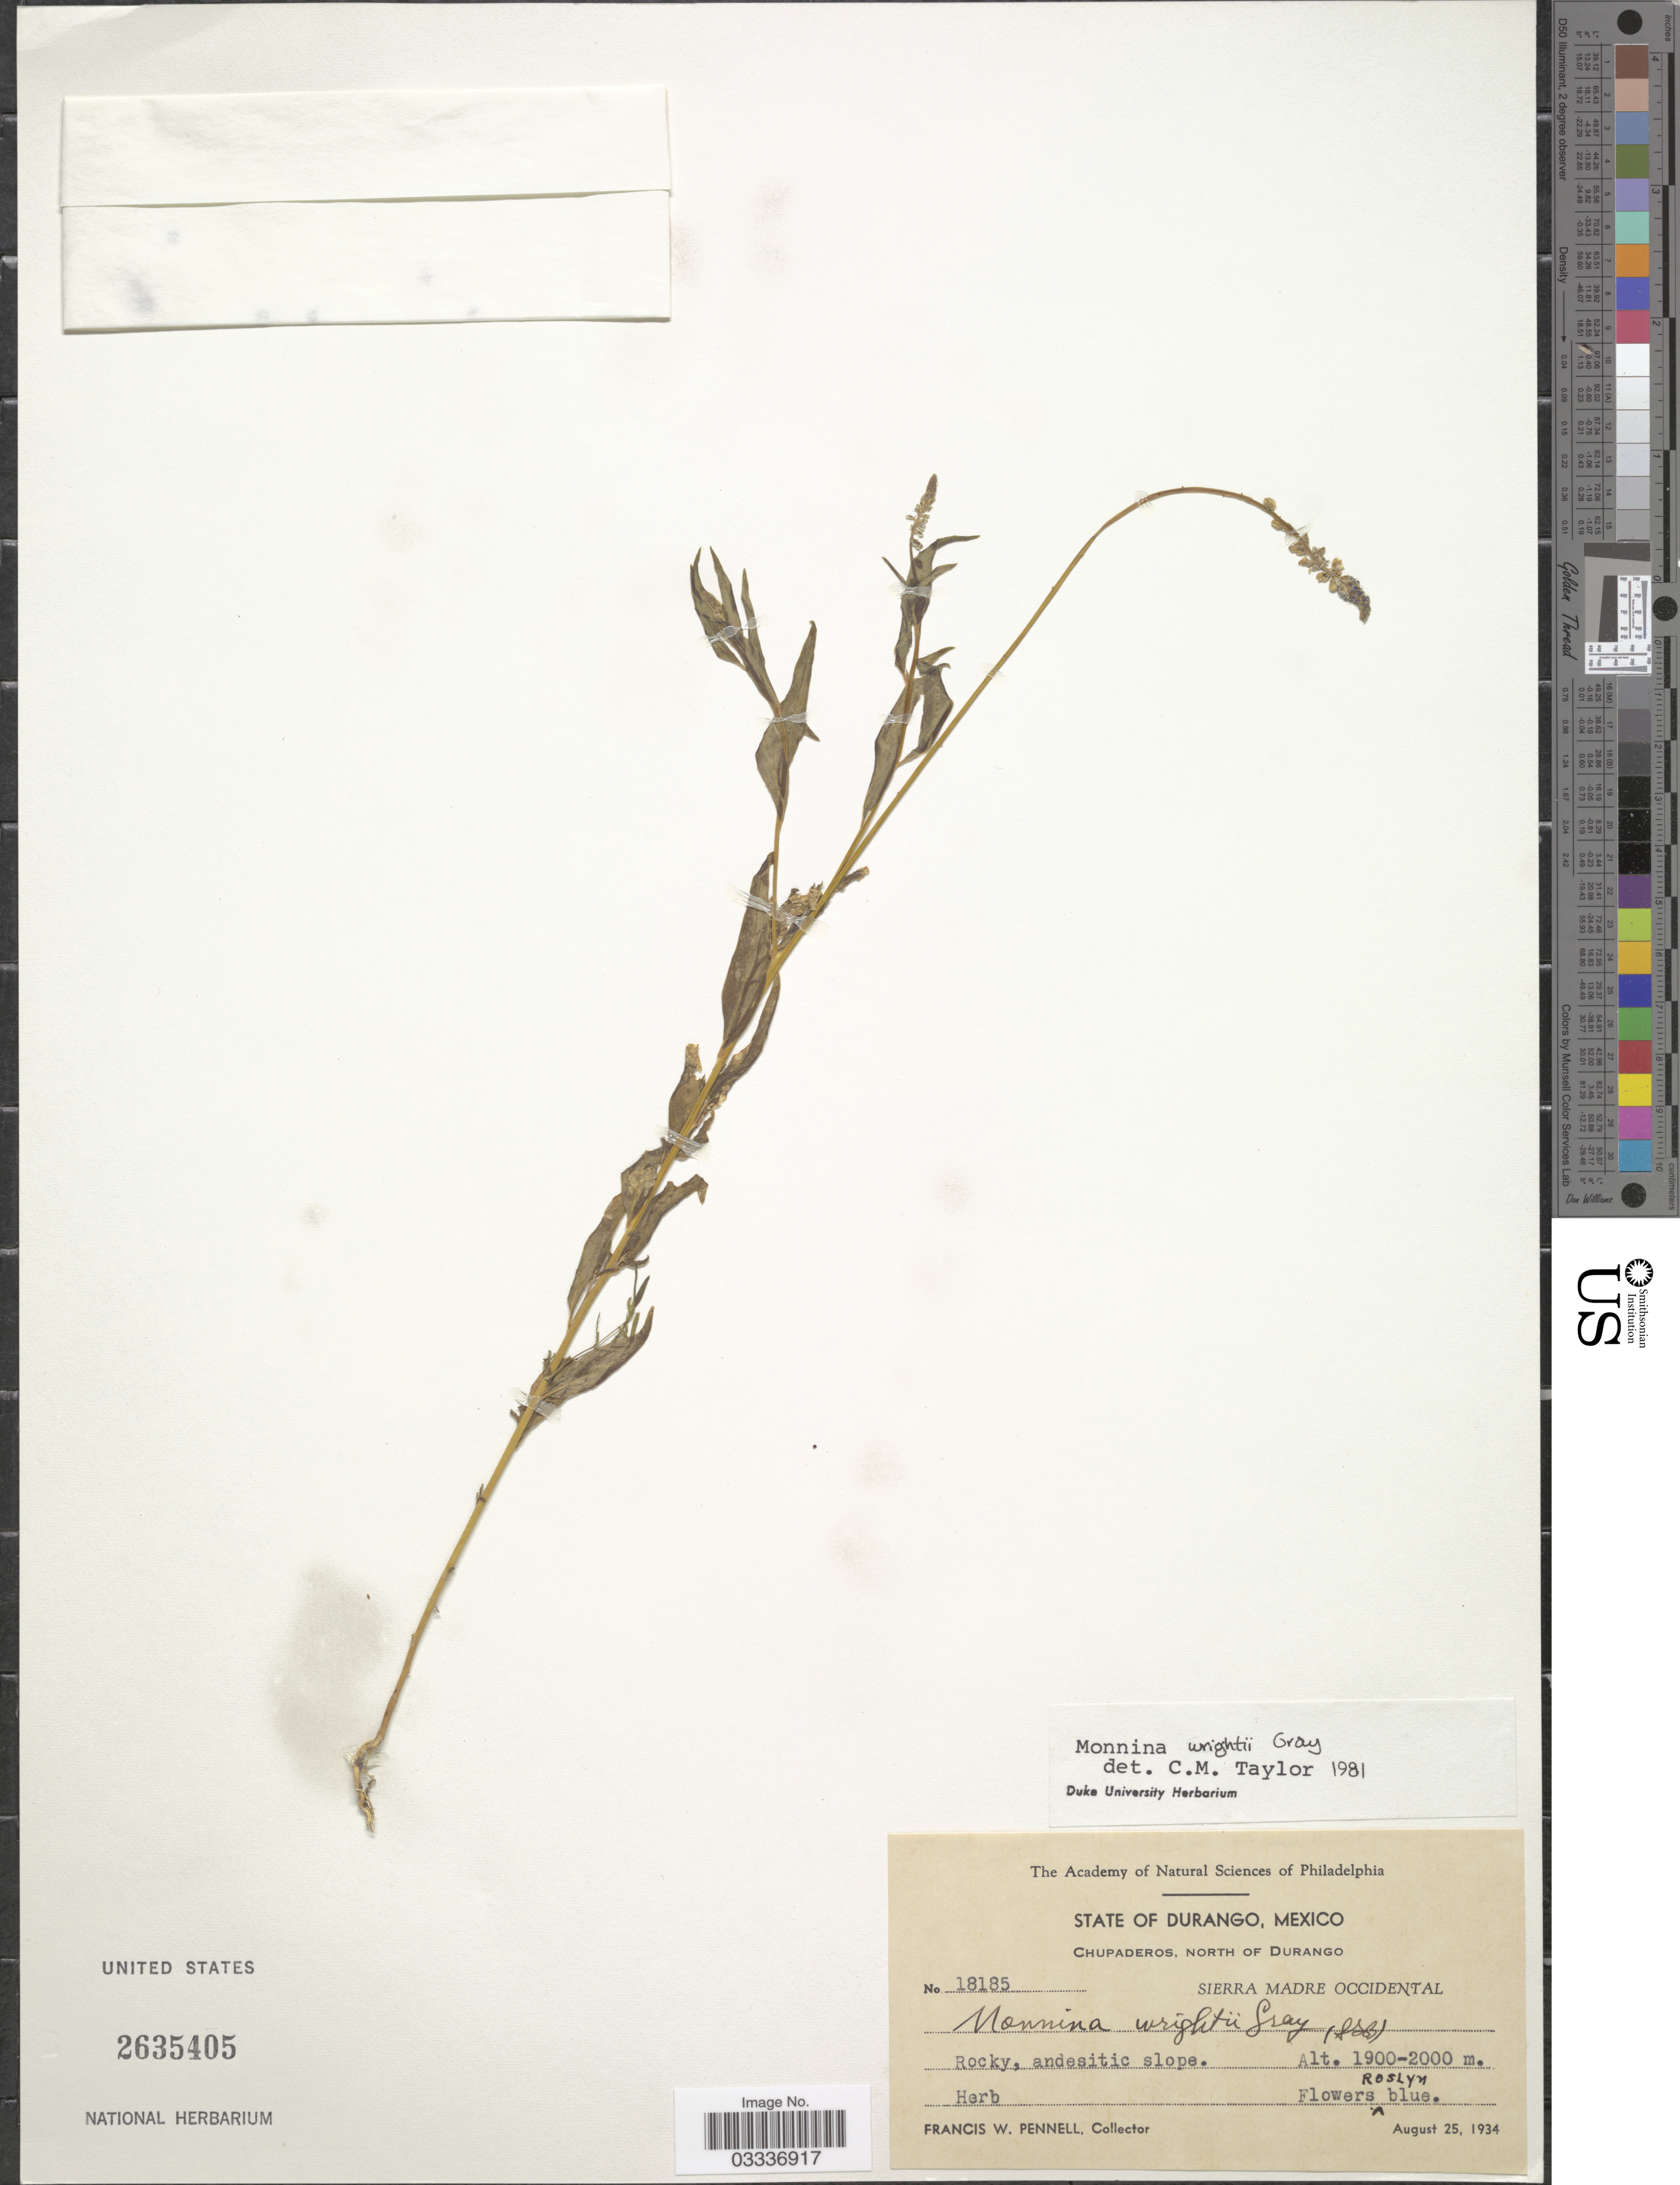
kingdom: Plantae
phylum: Tracheophyta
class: Magnoliopsida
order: Fabales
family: Polygalaceae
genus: Monnina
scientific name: Monnina wrightii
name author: A. Gray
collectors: F. W. Pennell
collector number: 18185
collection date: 1934-08-25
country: Mexico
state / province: Durango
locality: Chupaderos, north of Durango. Sierra Madre Occidental.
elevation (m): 1900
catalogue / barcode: US 2635405